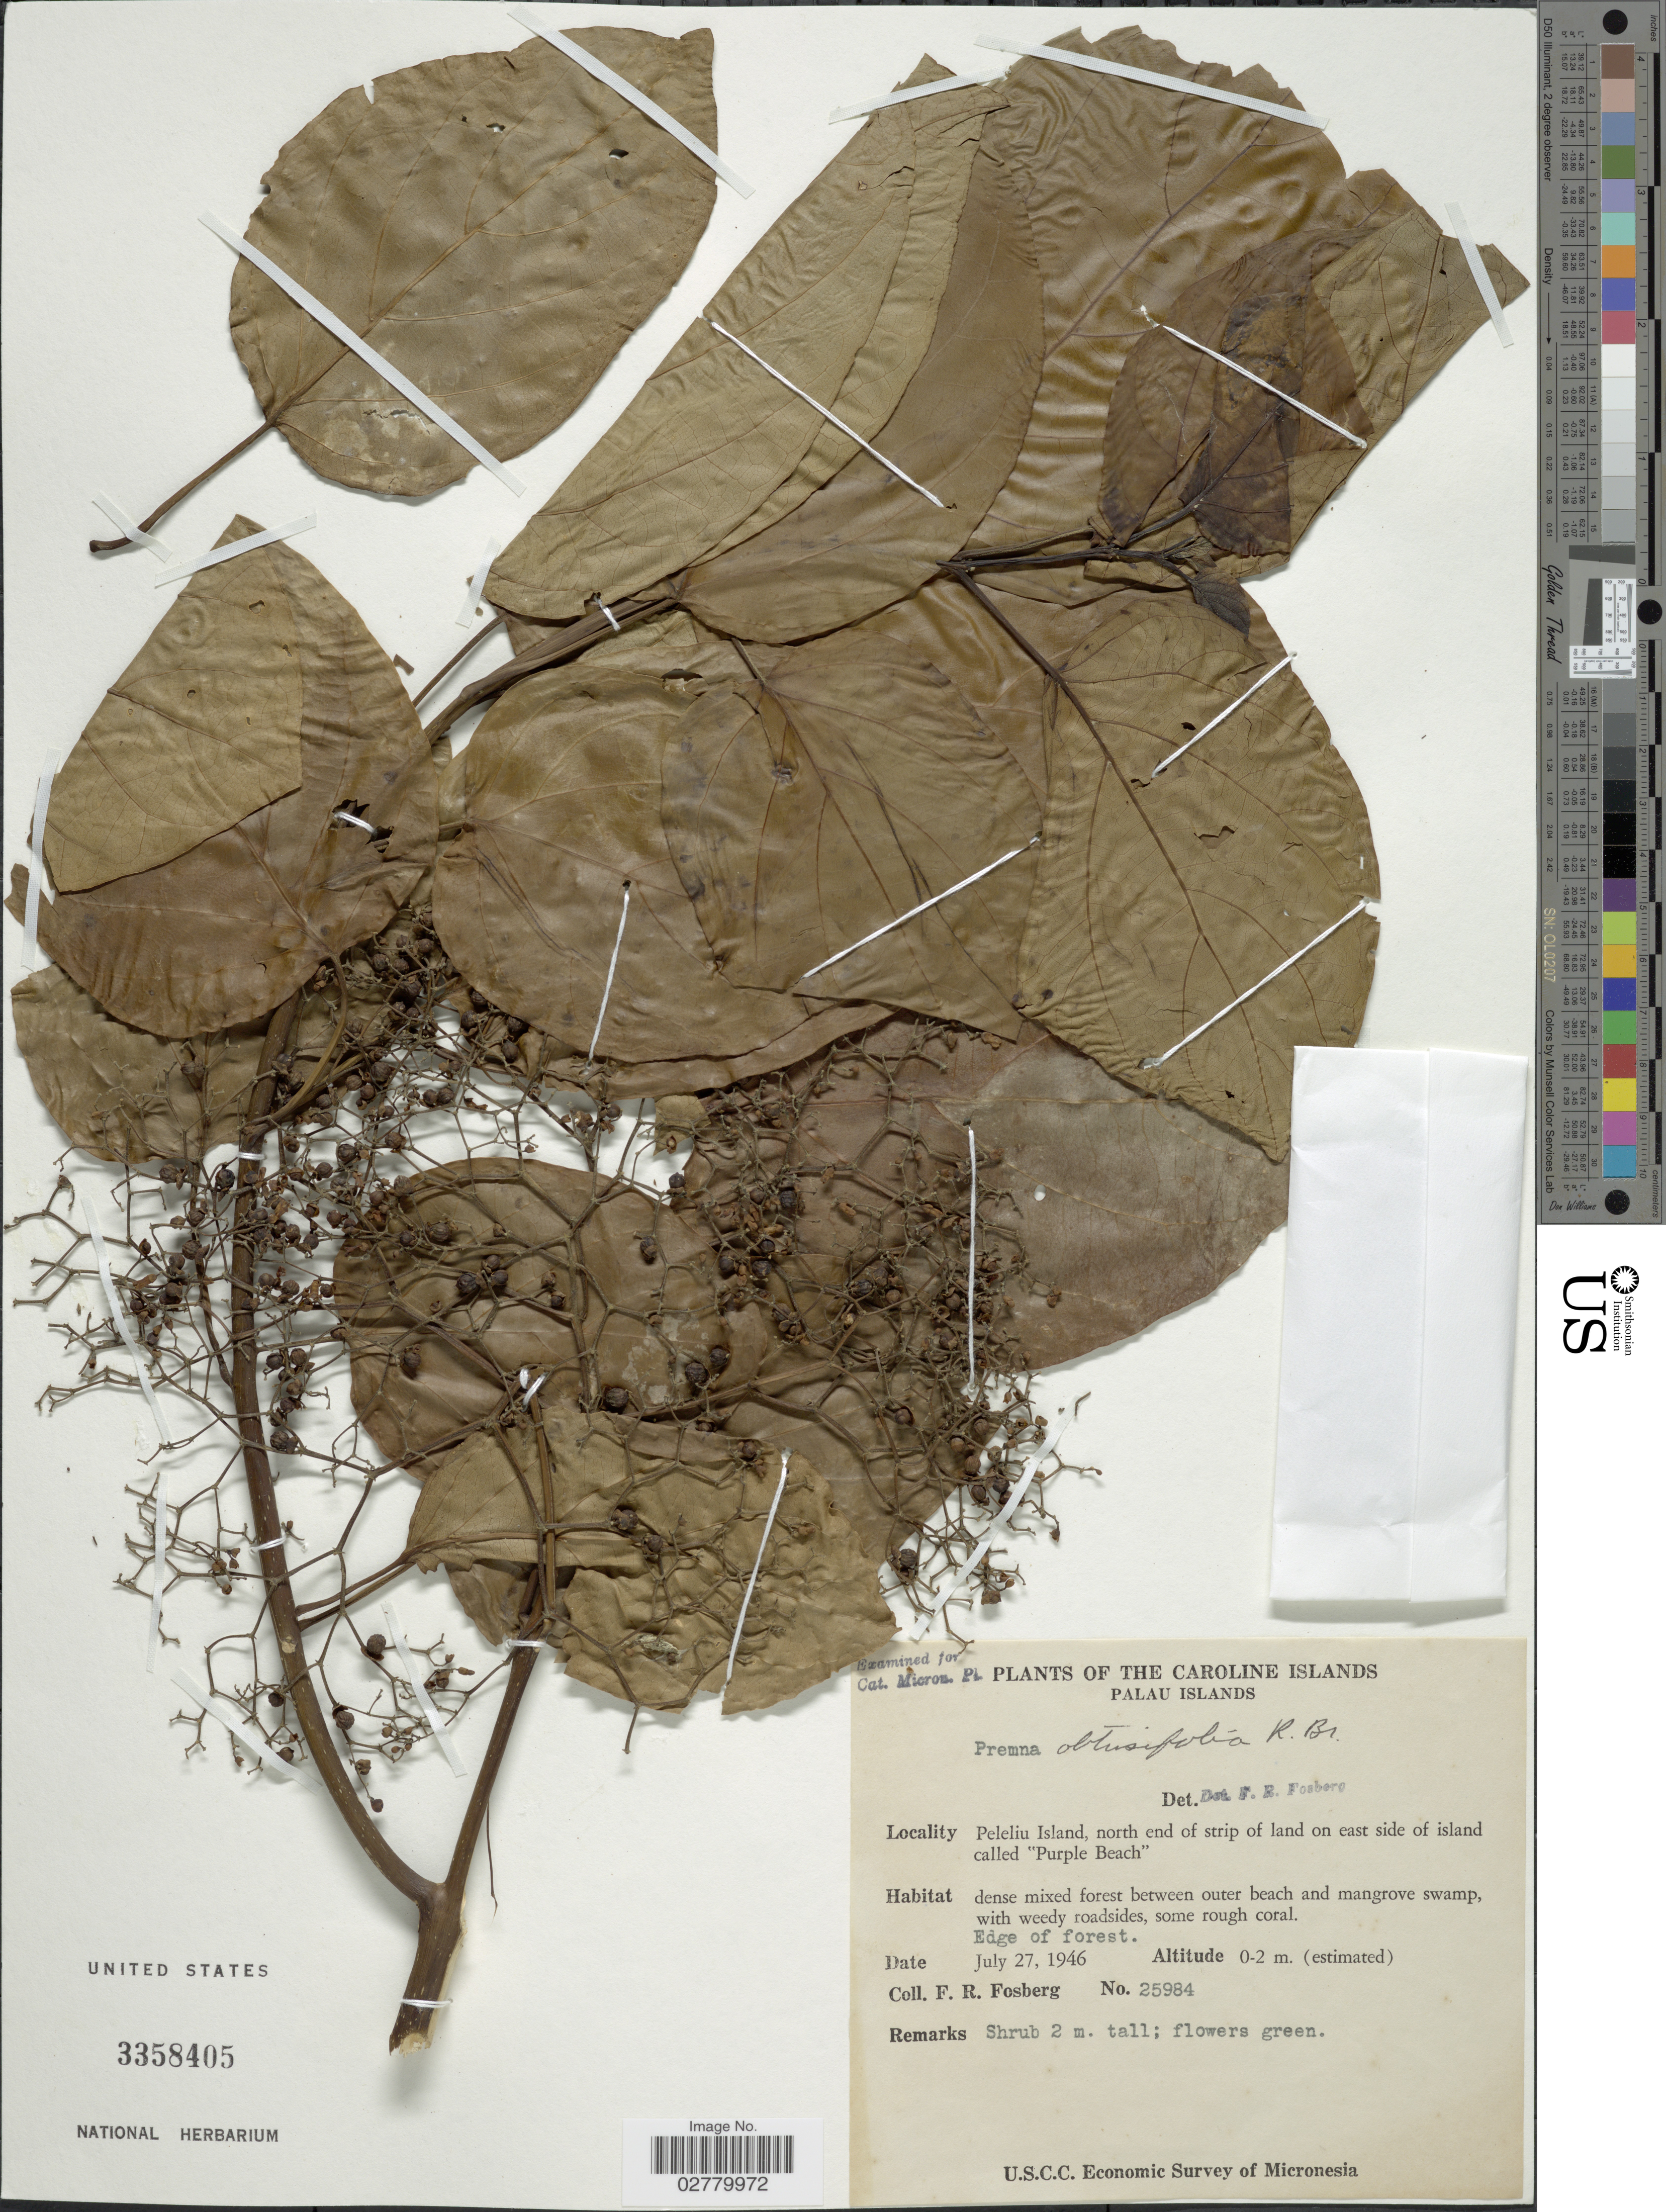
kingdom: Plantae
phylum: Tracheophyta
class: Magnoliopsida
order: Lamiales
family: Lamiaceae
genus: Premna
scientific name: Premna obtusifolia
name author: R. Br.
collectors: F. R. Fosberg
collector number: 25984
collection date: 1946-07-27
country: Palau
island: Beliliou [Peleliu]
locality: Palau Islands. Peleliu Island, north end of strip of land on east side of island called "Purple Beach".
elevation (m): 0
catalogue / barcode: US 3358405